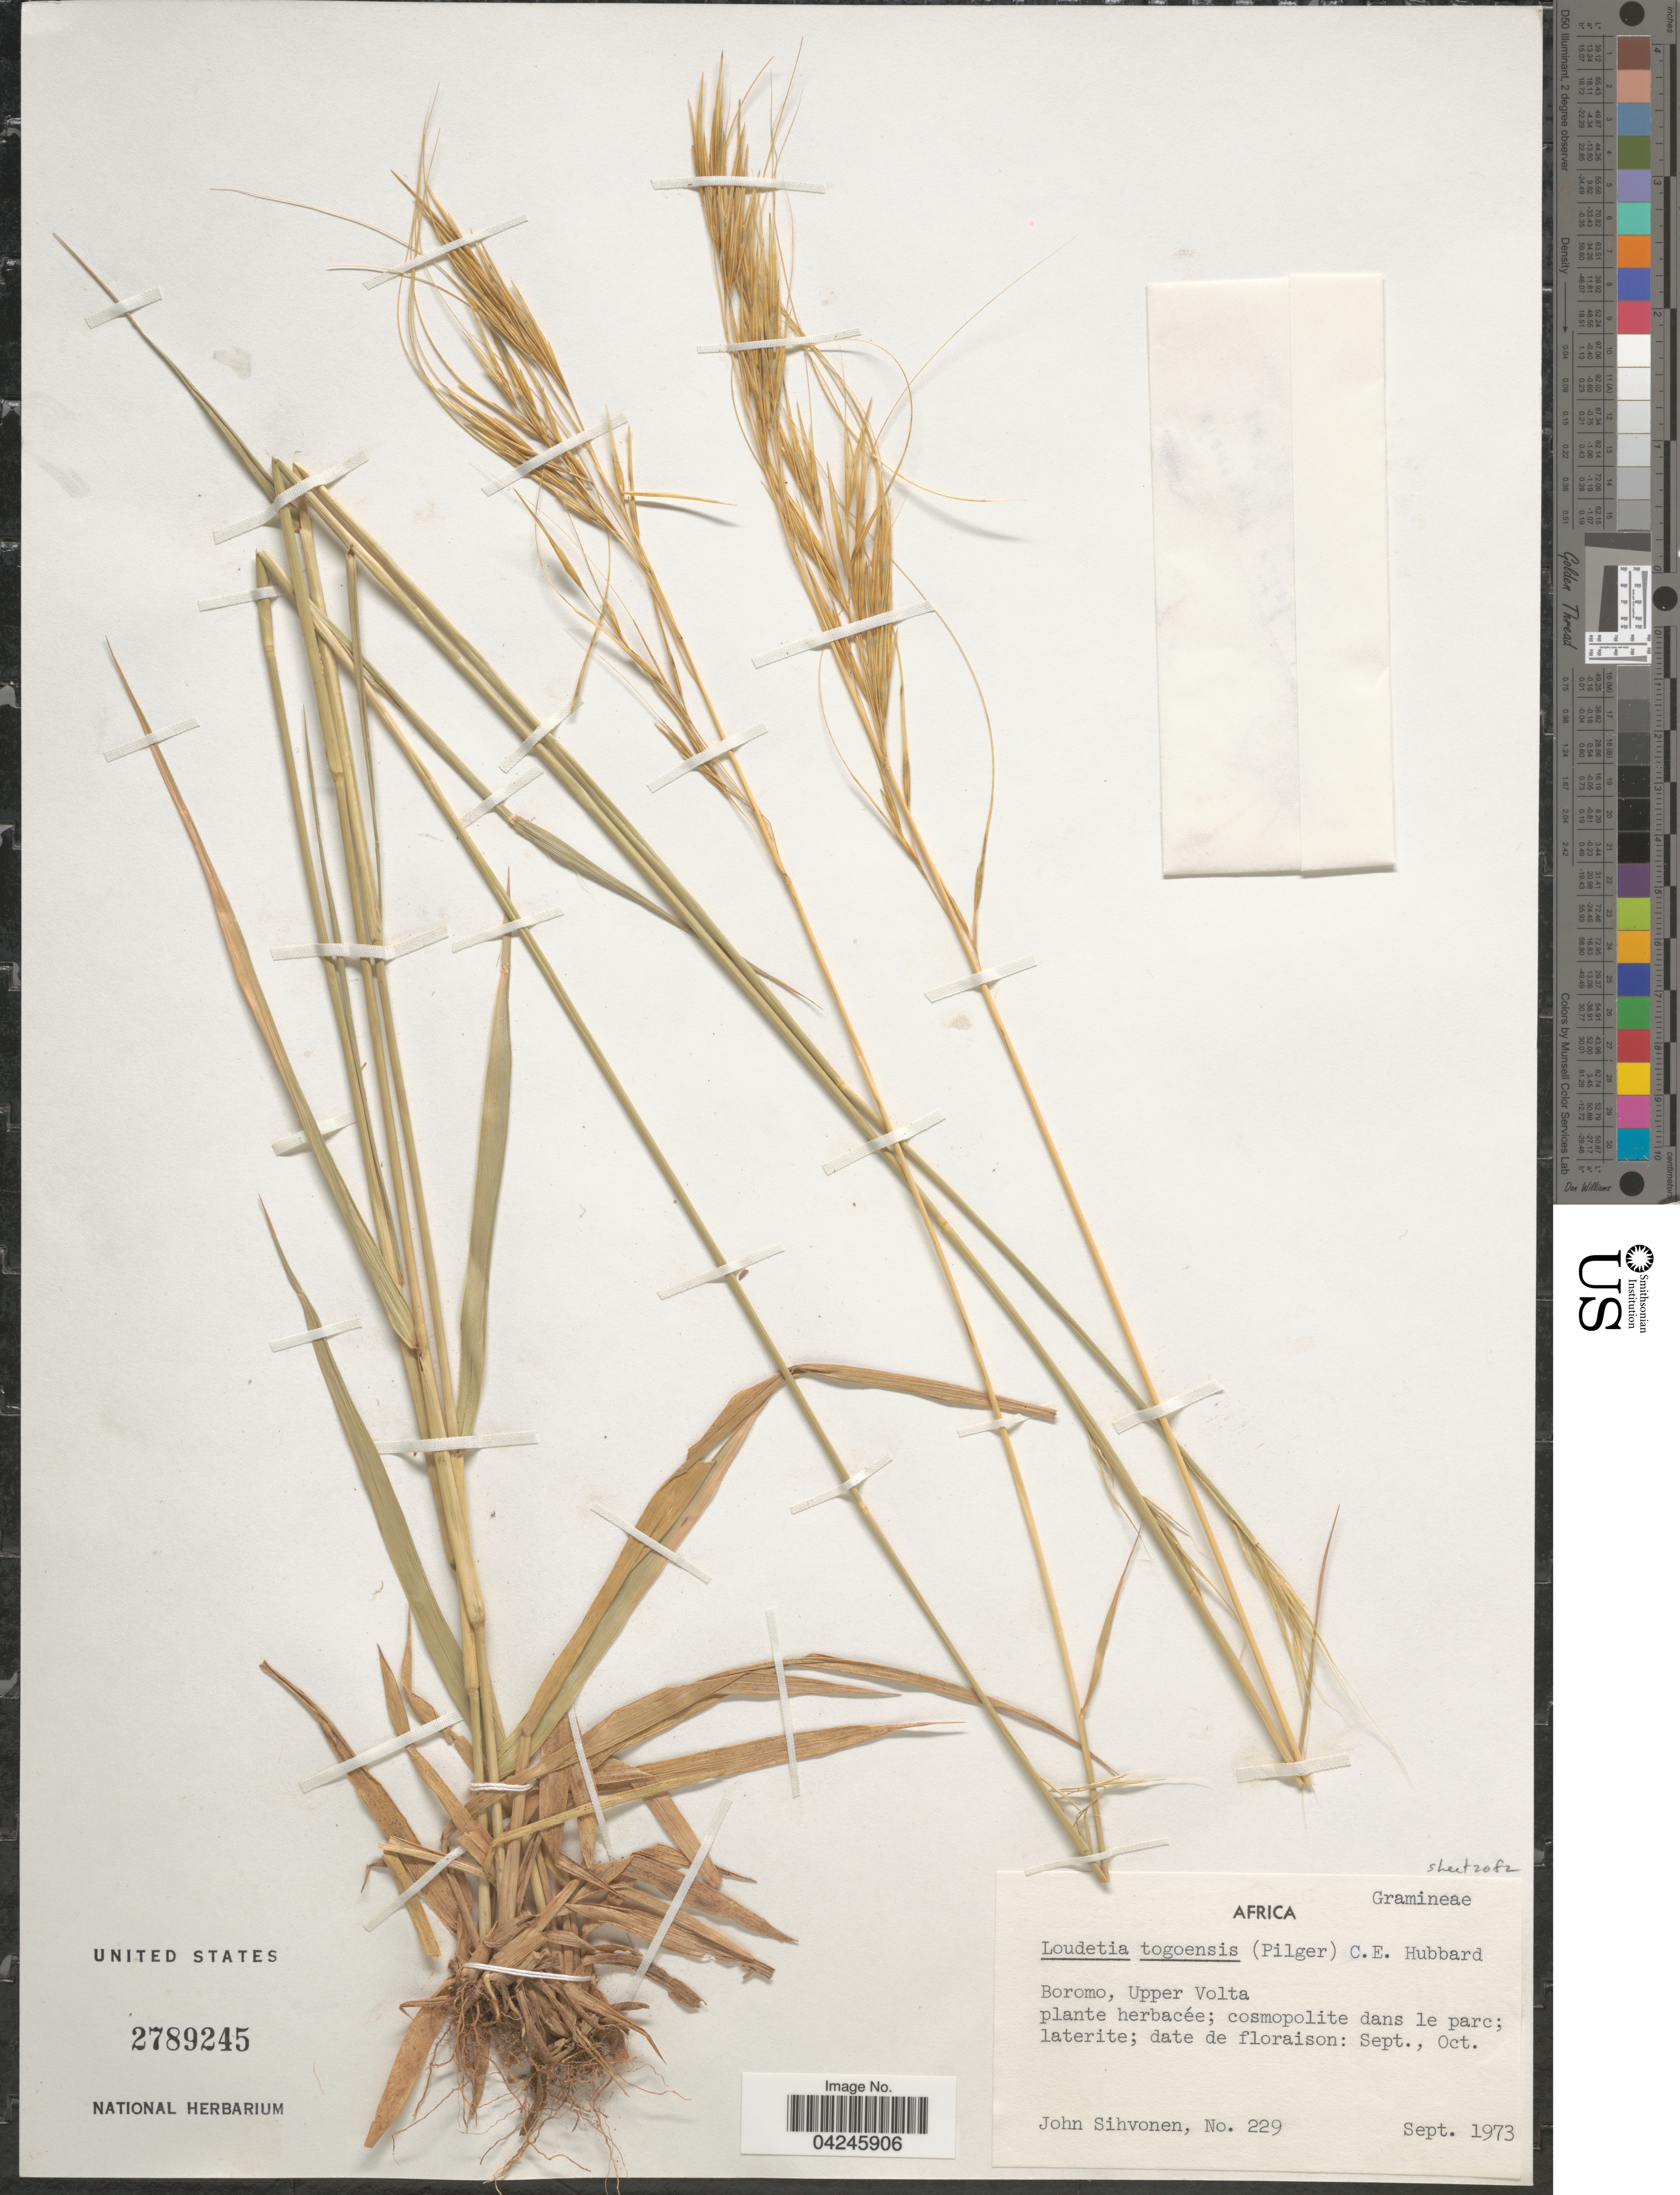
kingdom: Plantae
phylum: Tracheophyta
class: Liliopsida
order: Poales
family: Poaceae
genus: Loudetia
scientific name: Loudetia togoensis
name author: (Pilg.) C. E. Hubb.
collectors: J. Sihvonen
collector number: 229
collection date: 1973-09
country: Burkina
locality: Boromo, Upper Volta.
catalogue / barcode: US 2789245